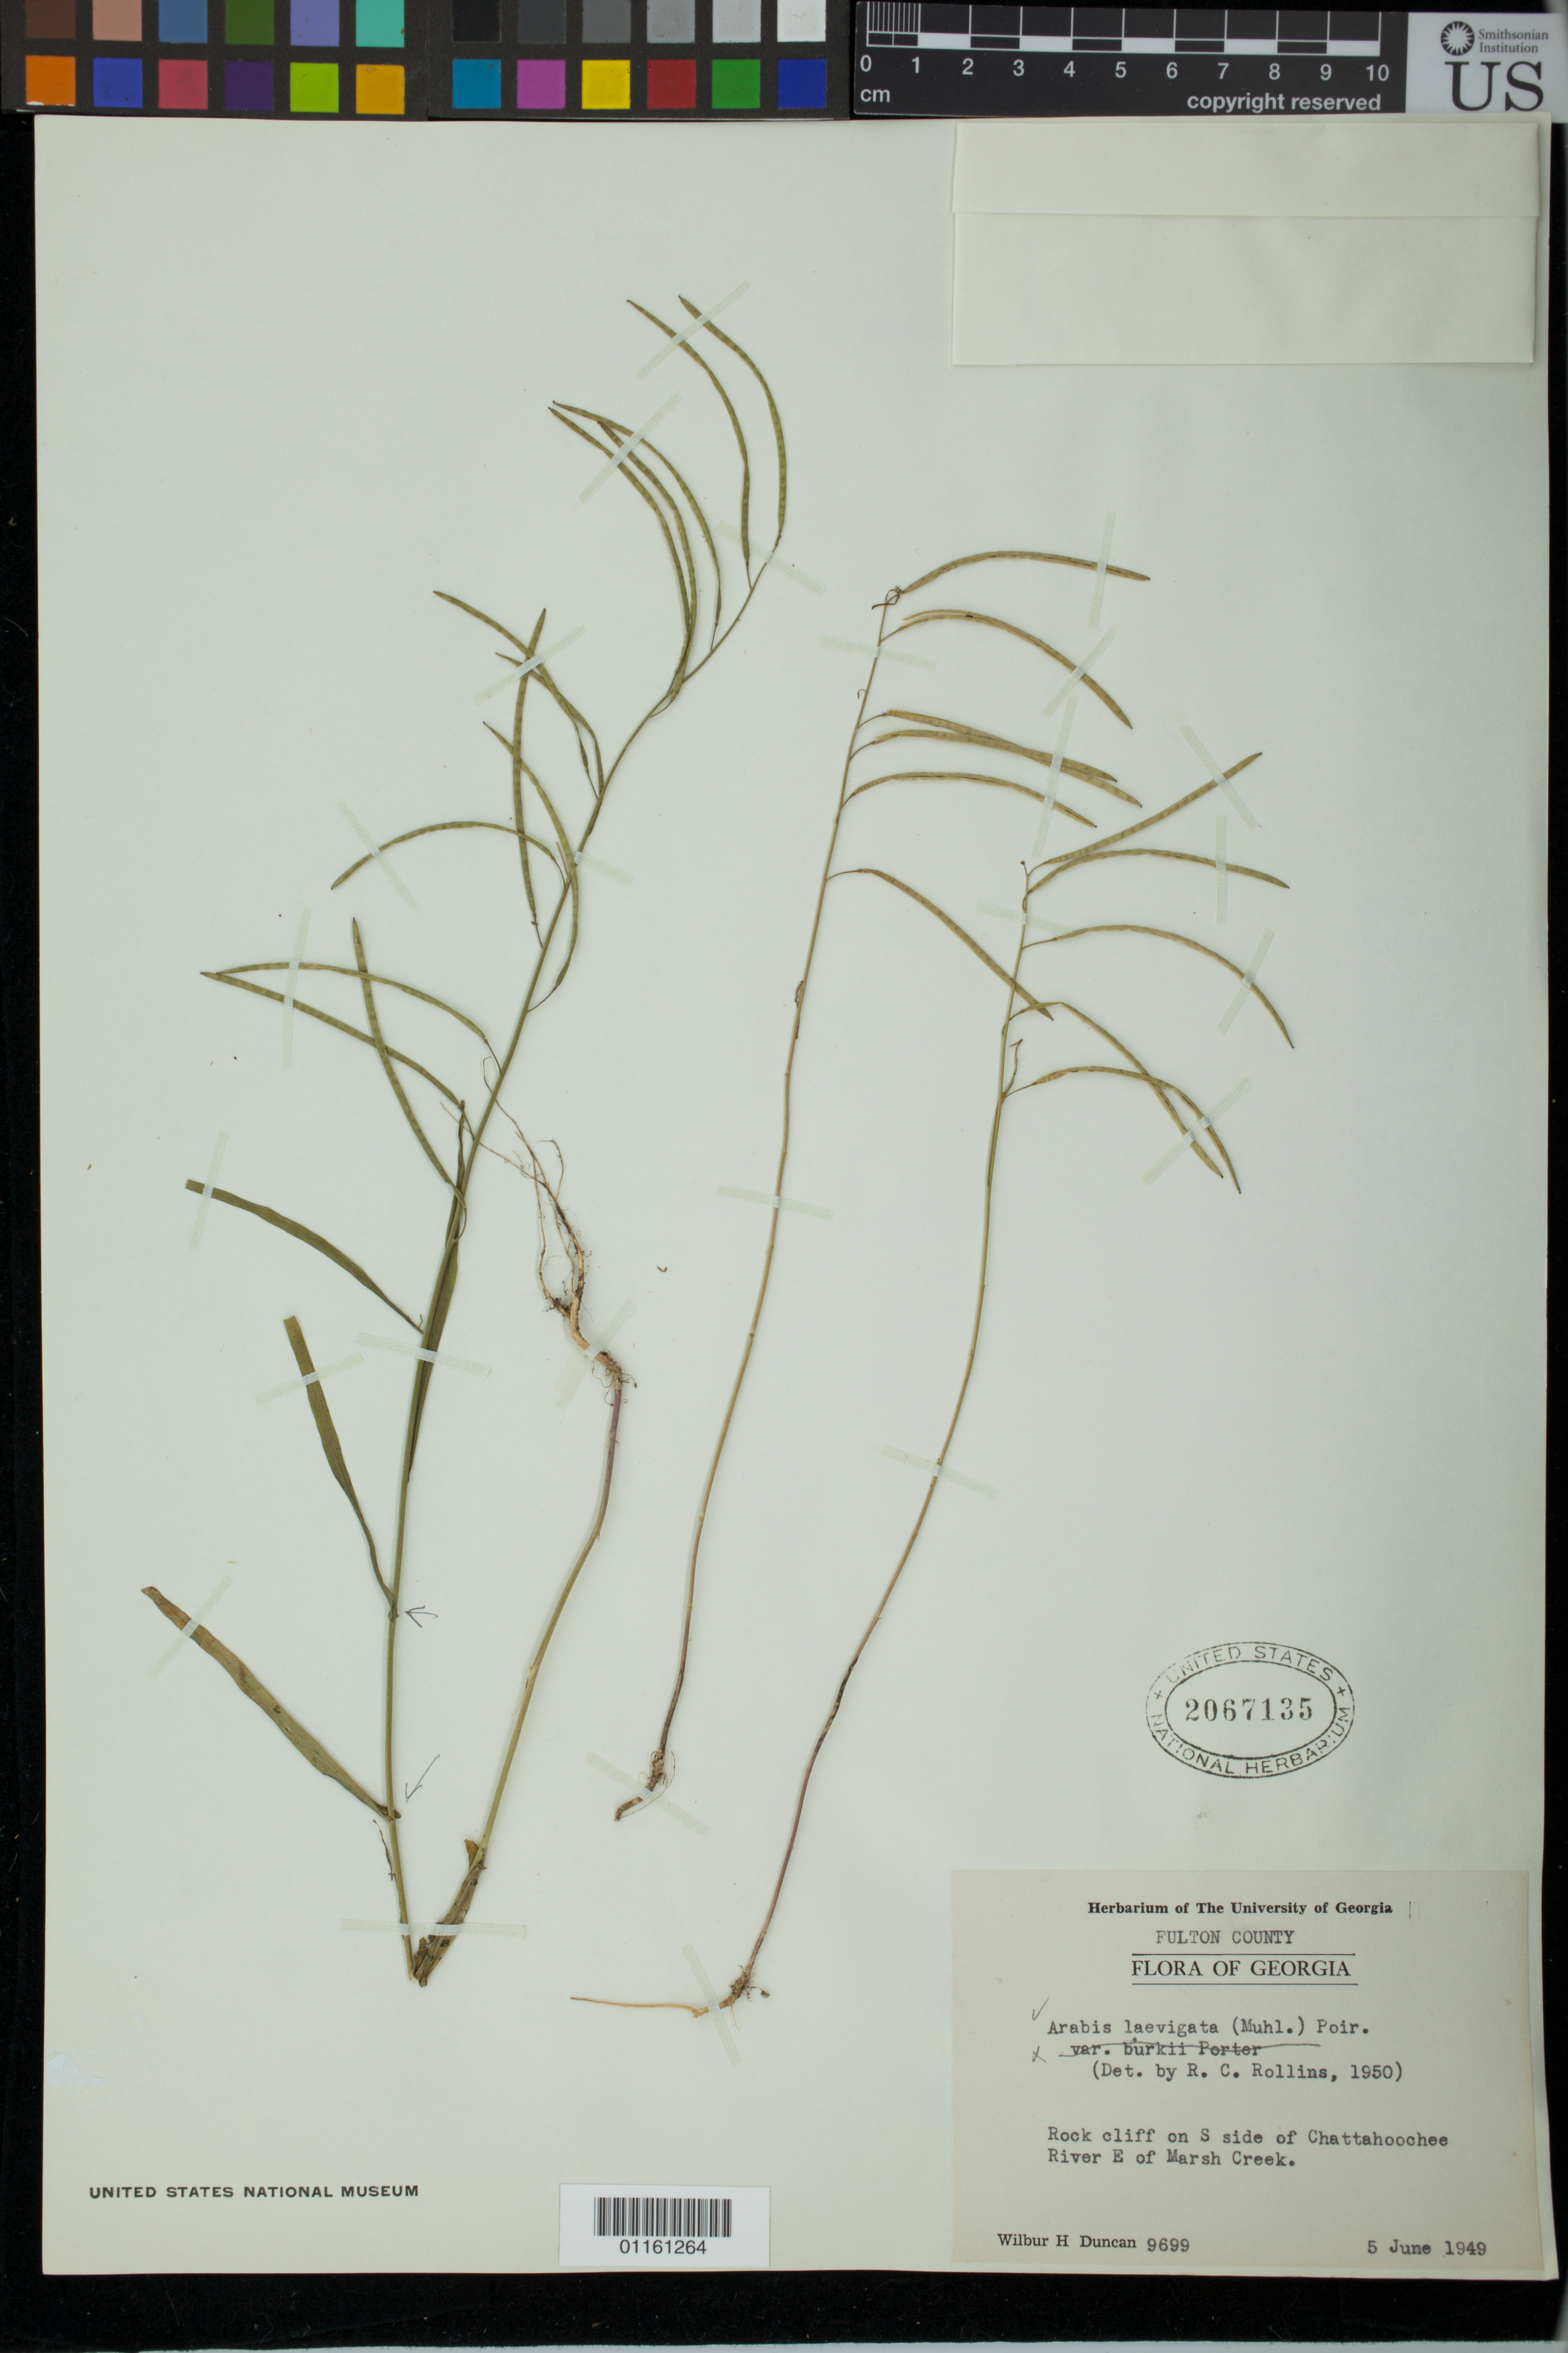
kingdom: Plantae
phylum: Tracheophyta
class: Magnoliopsida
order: Brassicales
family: Brassicaceae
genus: Arabis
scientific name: Arabis laevigata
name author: (Muhl. ex Willd.) Poir.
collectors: W. H. Duncan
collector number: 9699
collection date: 1949-06-05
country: United States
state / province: Georgia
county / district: Fulton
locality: Rock cliff on S side of Chattahoochee River E of Marsh Creek.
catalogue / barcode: US 2067135